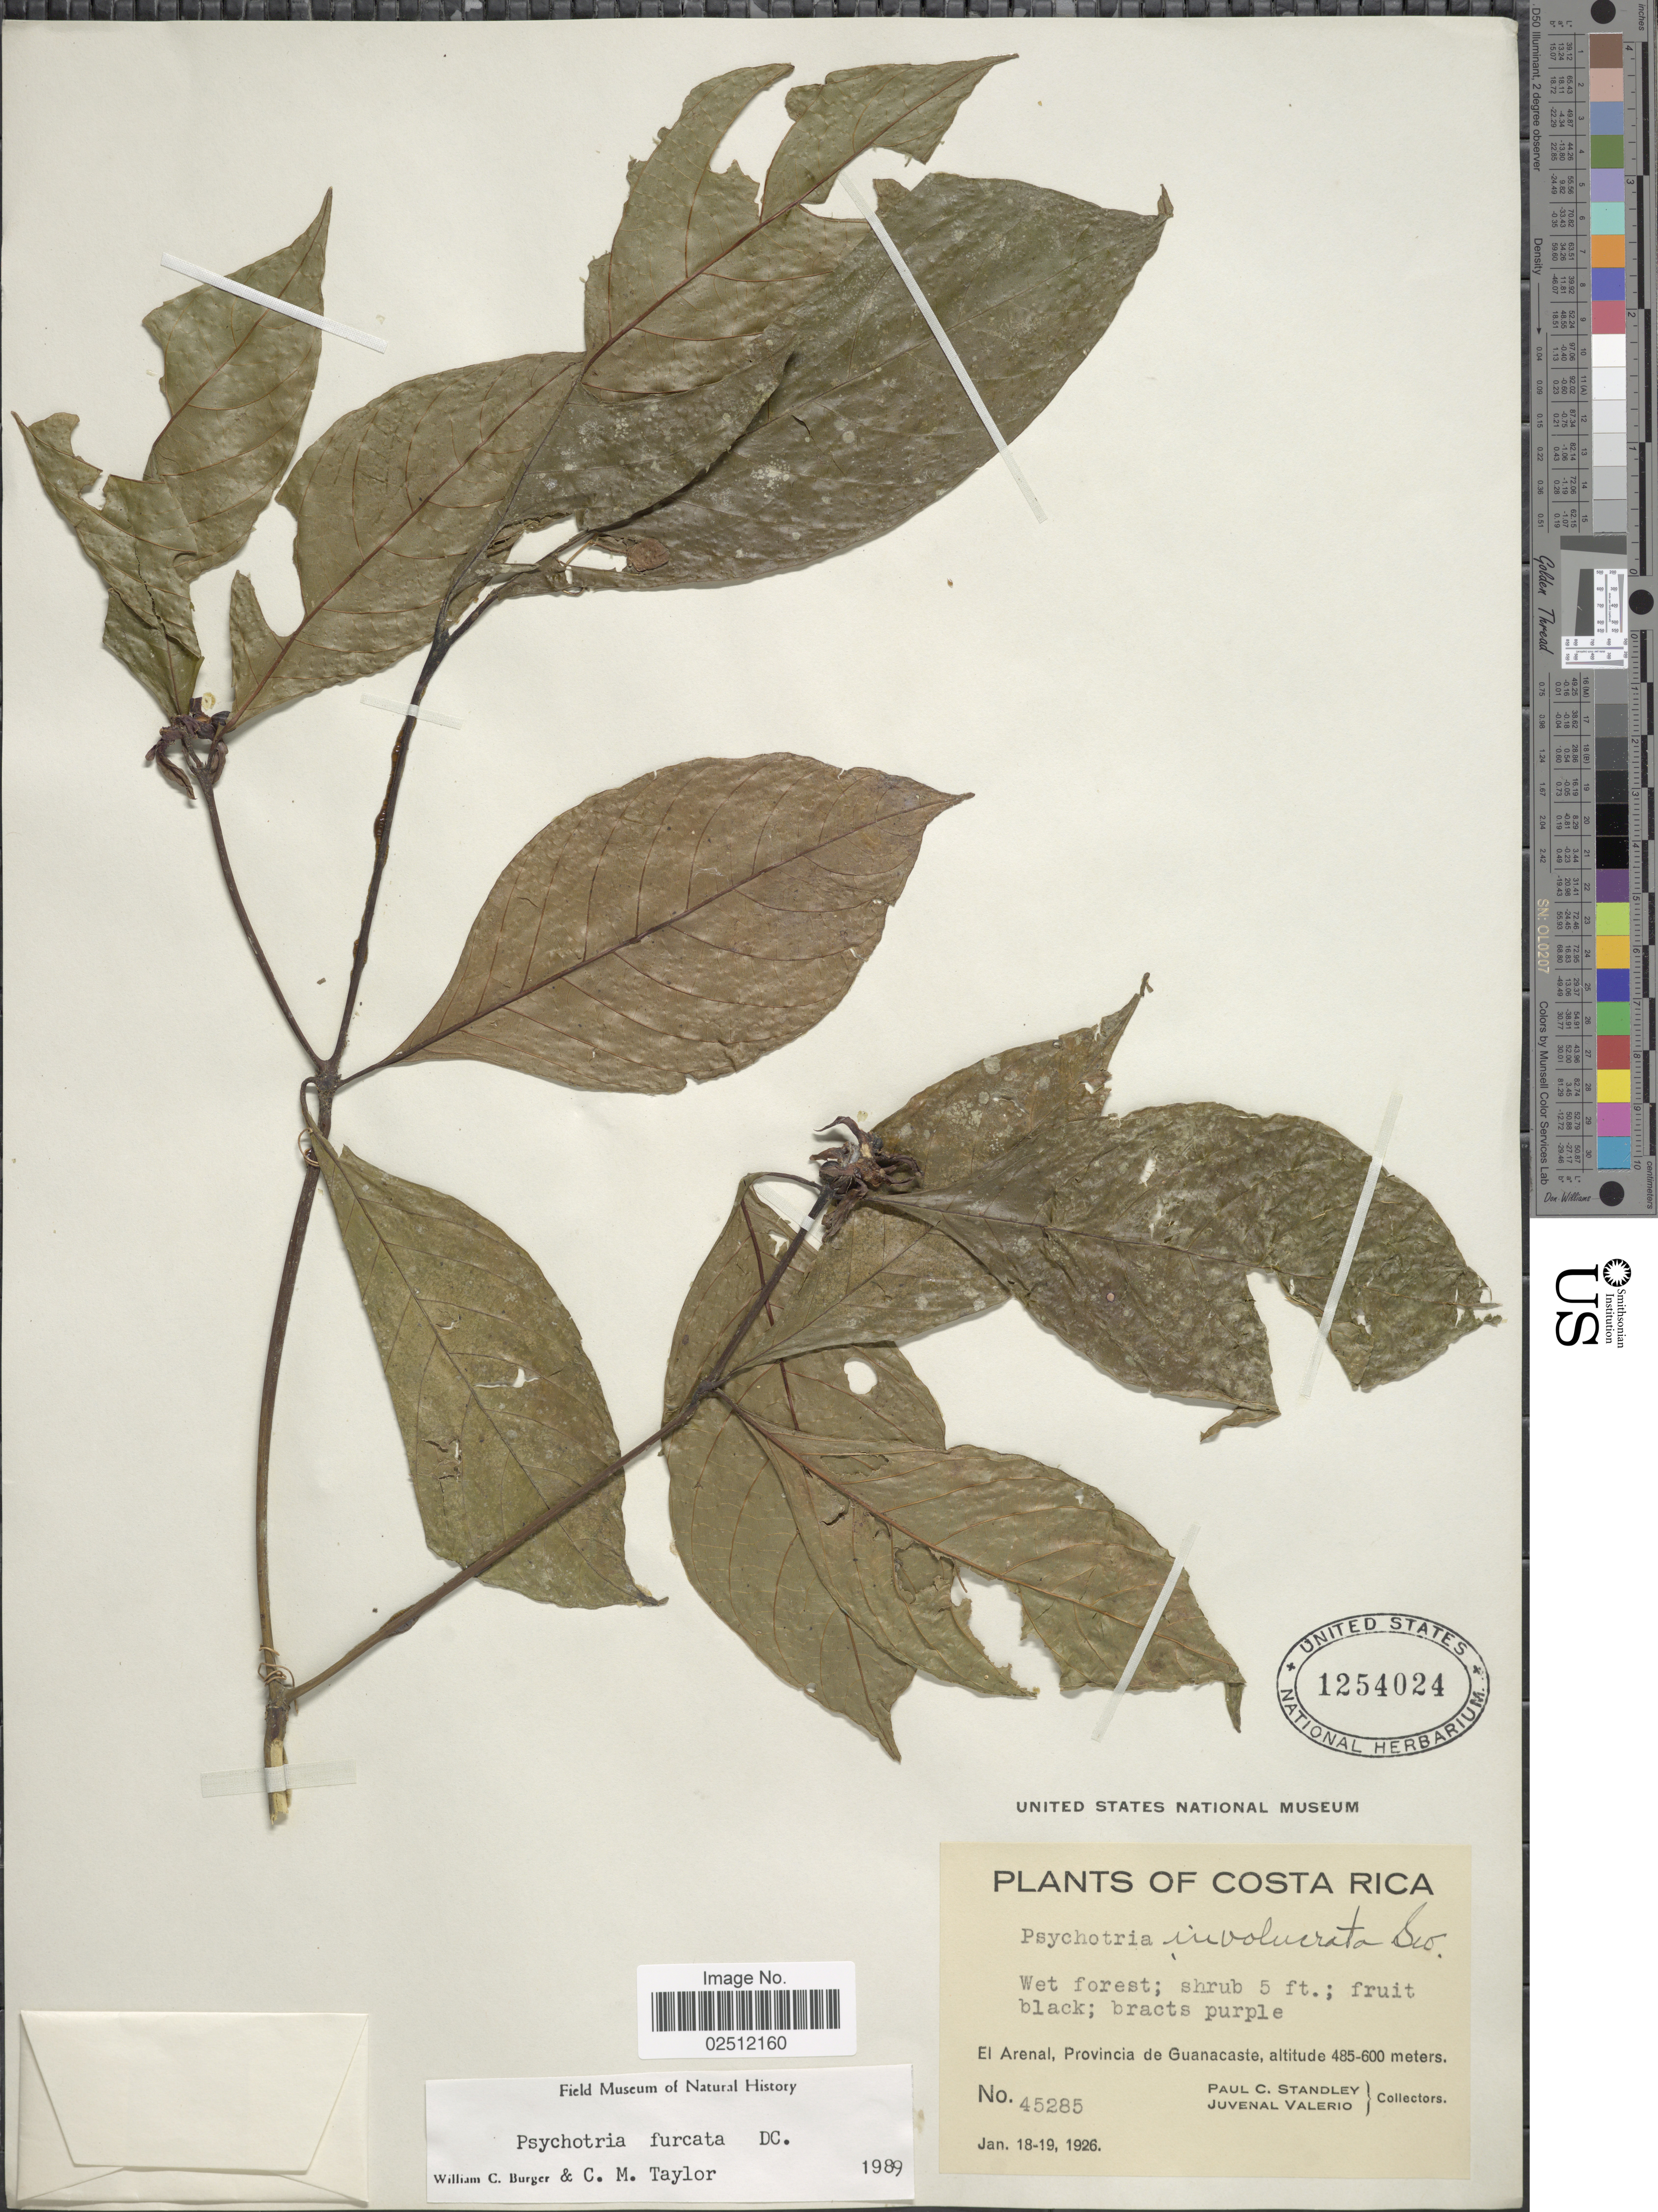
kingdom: Plantae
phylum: Tracheophyta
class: Magnoliopsida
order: Gentianales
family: Rubiaceae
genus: Psychotria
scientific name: Psychotria furcata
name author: DC.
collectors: P. C. Standley & J. Valerio R.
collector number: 45285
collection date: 1926-01-18/1926-01-19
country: Costa Rica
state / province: Guanacaste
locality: Wet forest; El Arenal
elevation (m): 485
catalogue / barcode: US 1254024